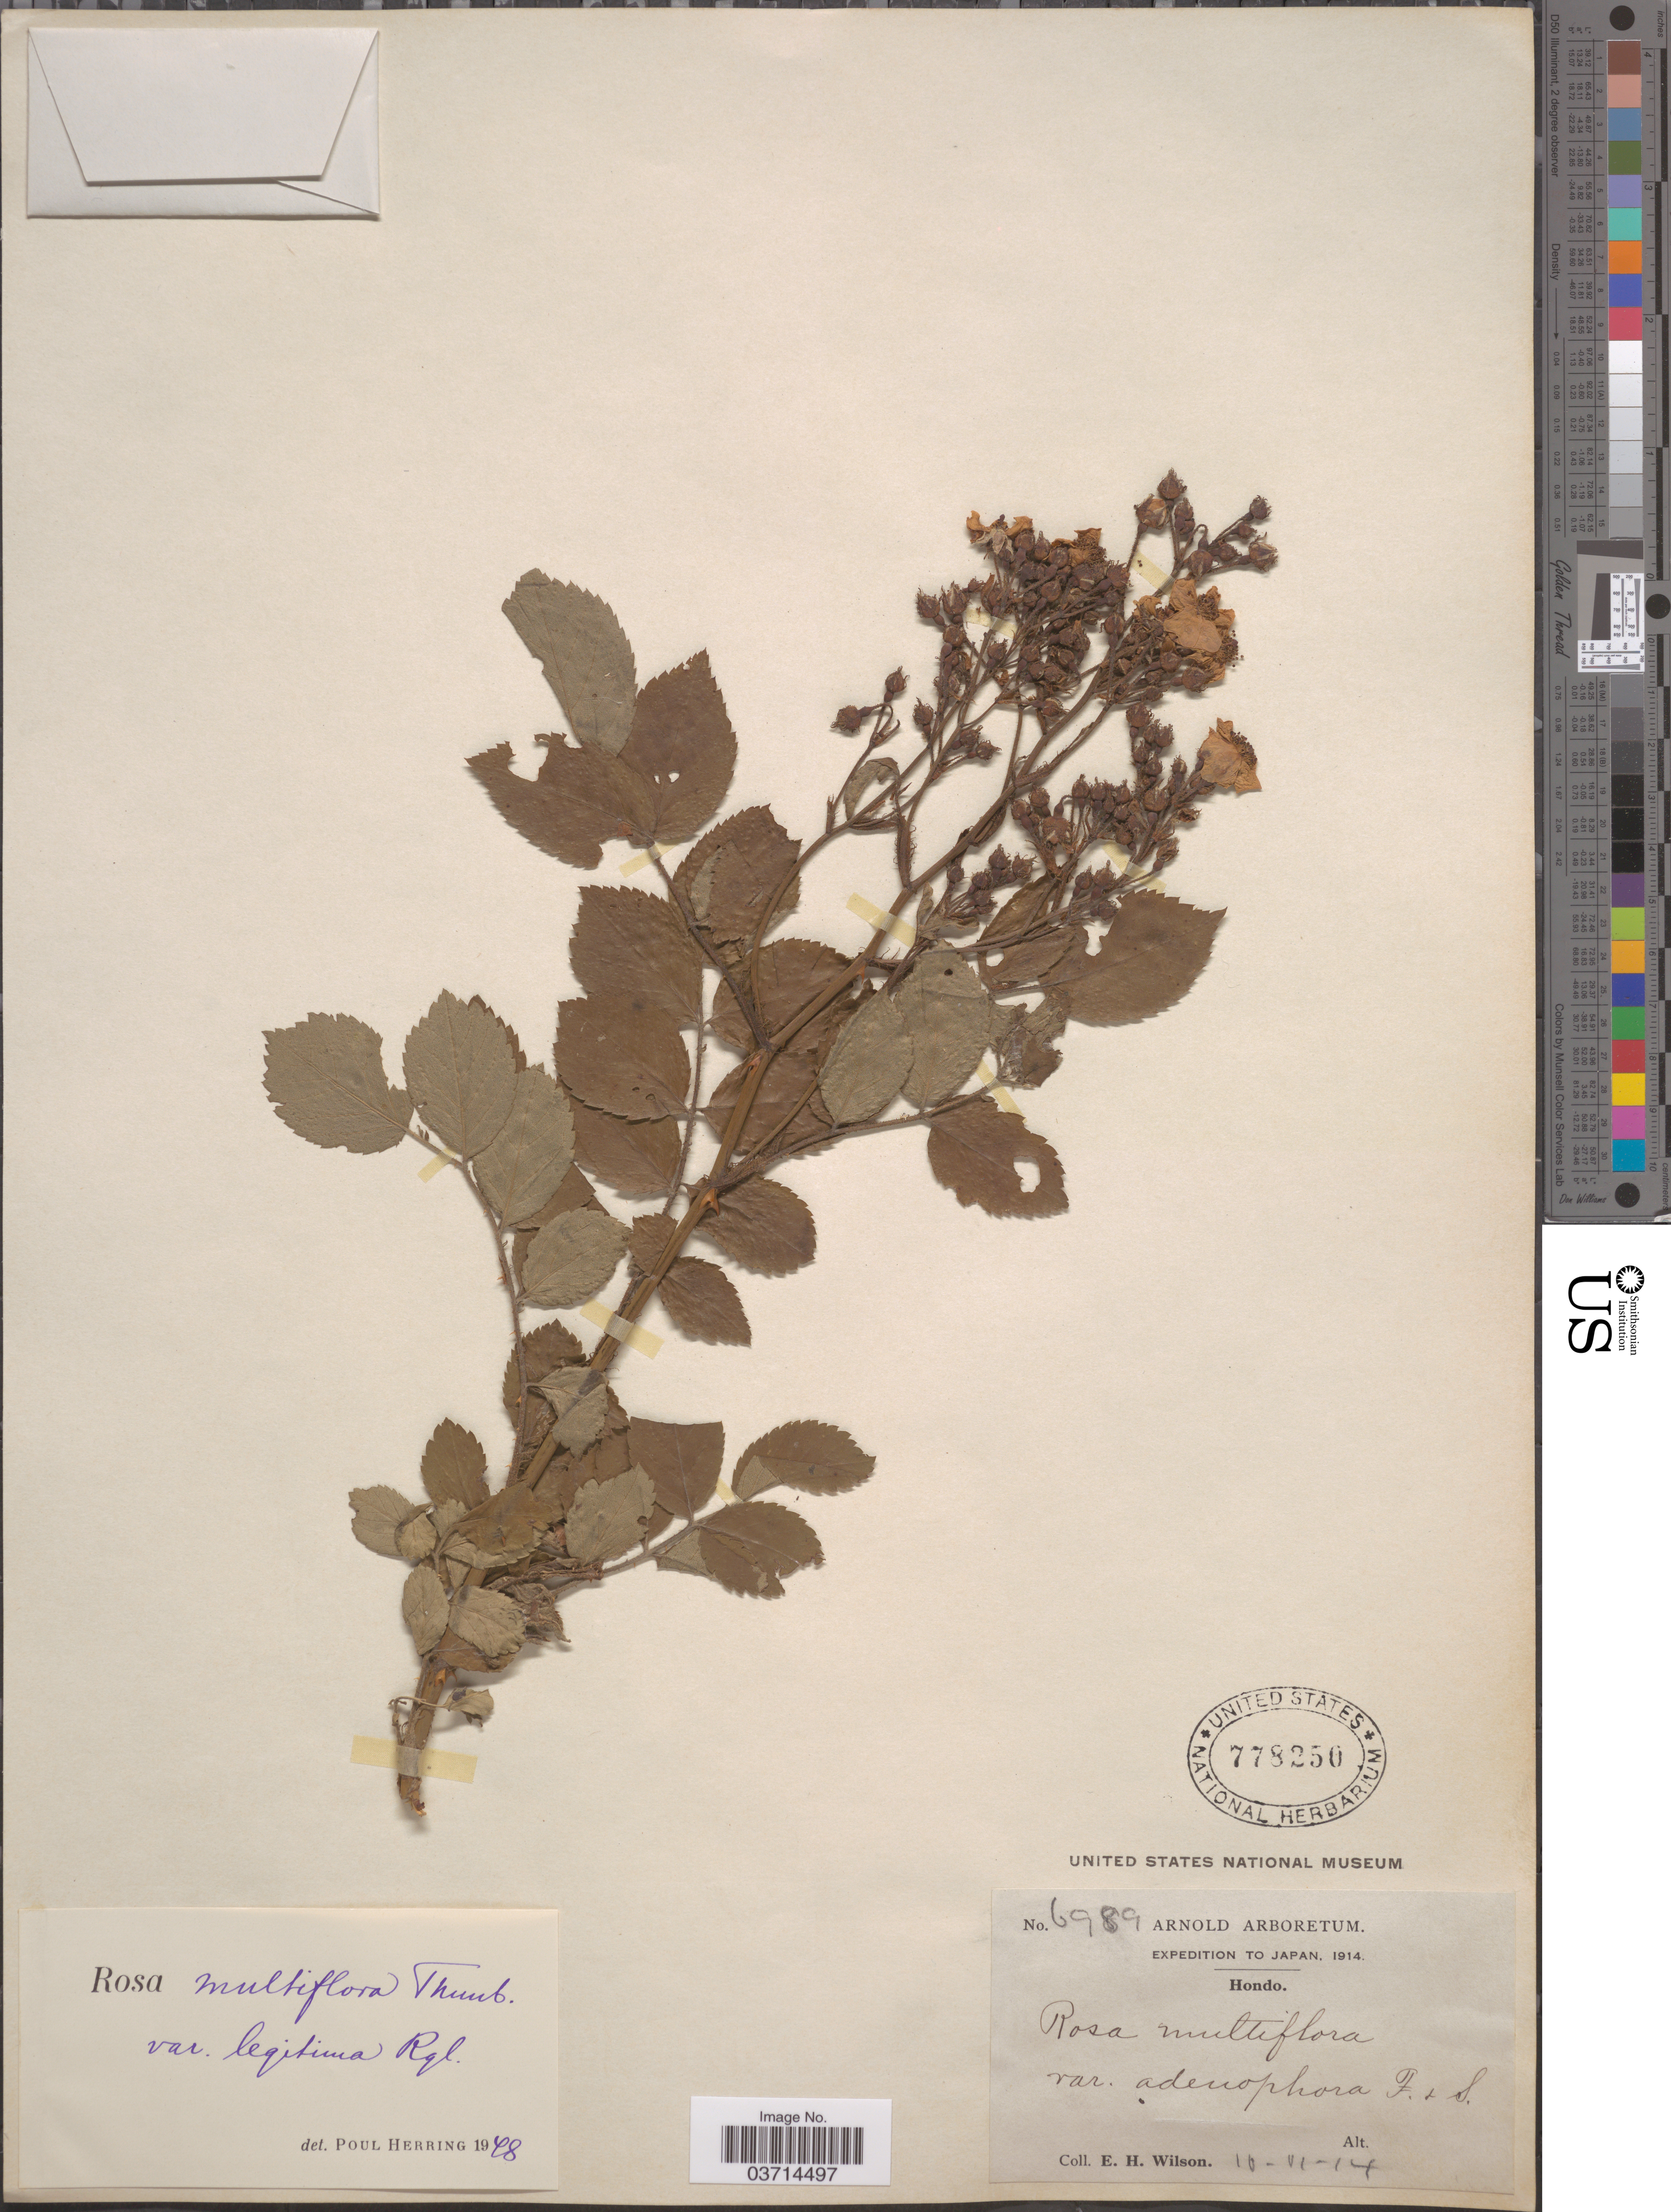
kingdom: Plantae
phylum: Tracheophyta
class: Magnoliopsida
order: Rosales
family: Rosaceae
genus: Rosa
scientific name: Rosa multiflora var. legitima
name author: Regel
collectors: E. Wilson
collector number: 6989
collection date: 1914-06-10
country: Japan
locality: Hondo.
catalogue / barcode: US 778250